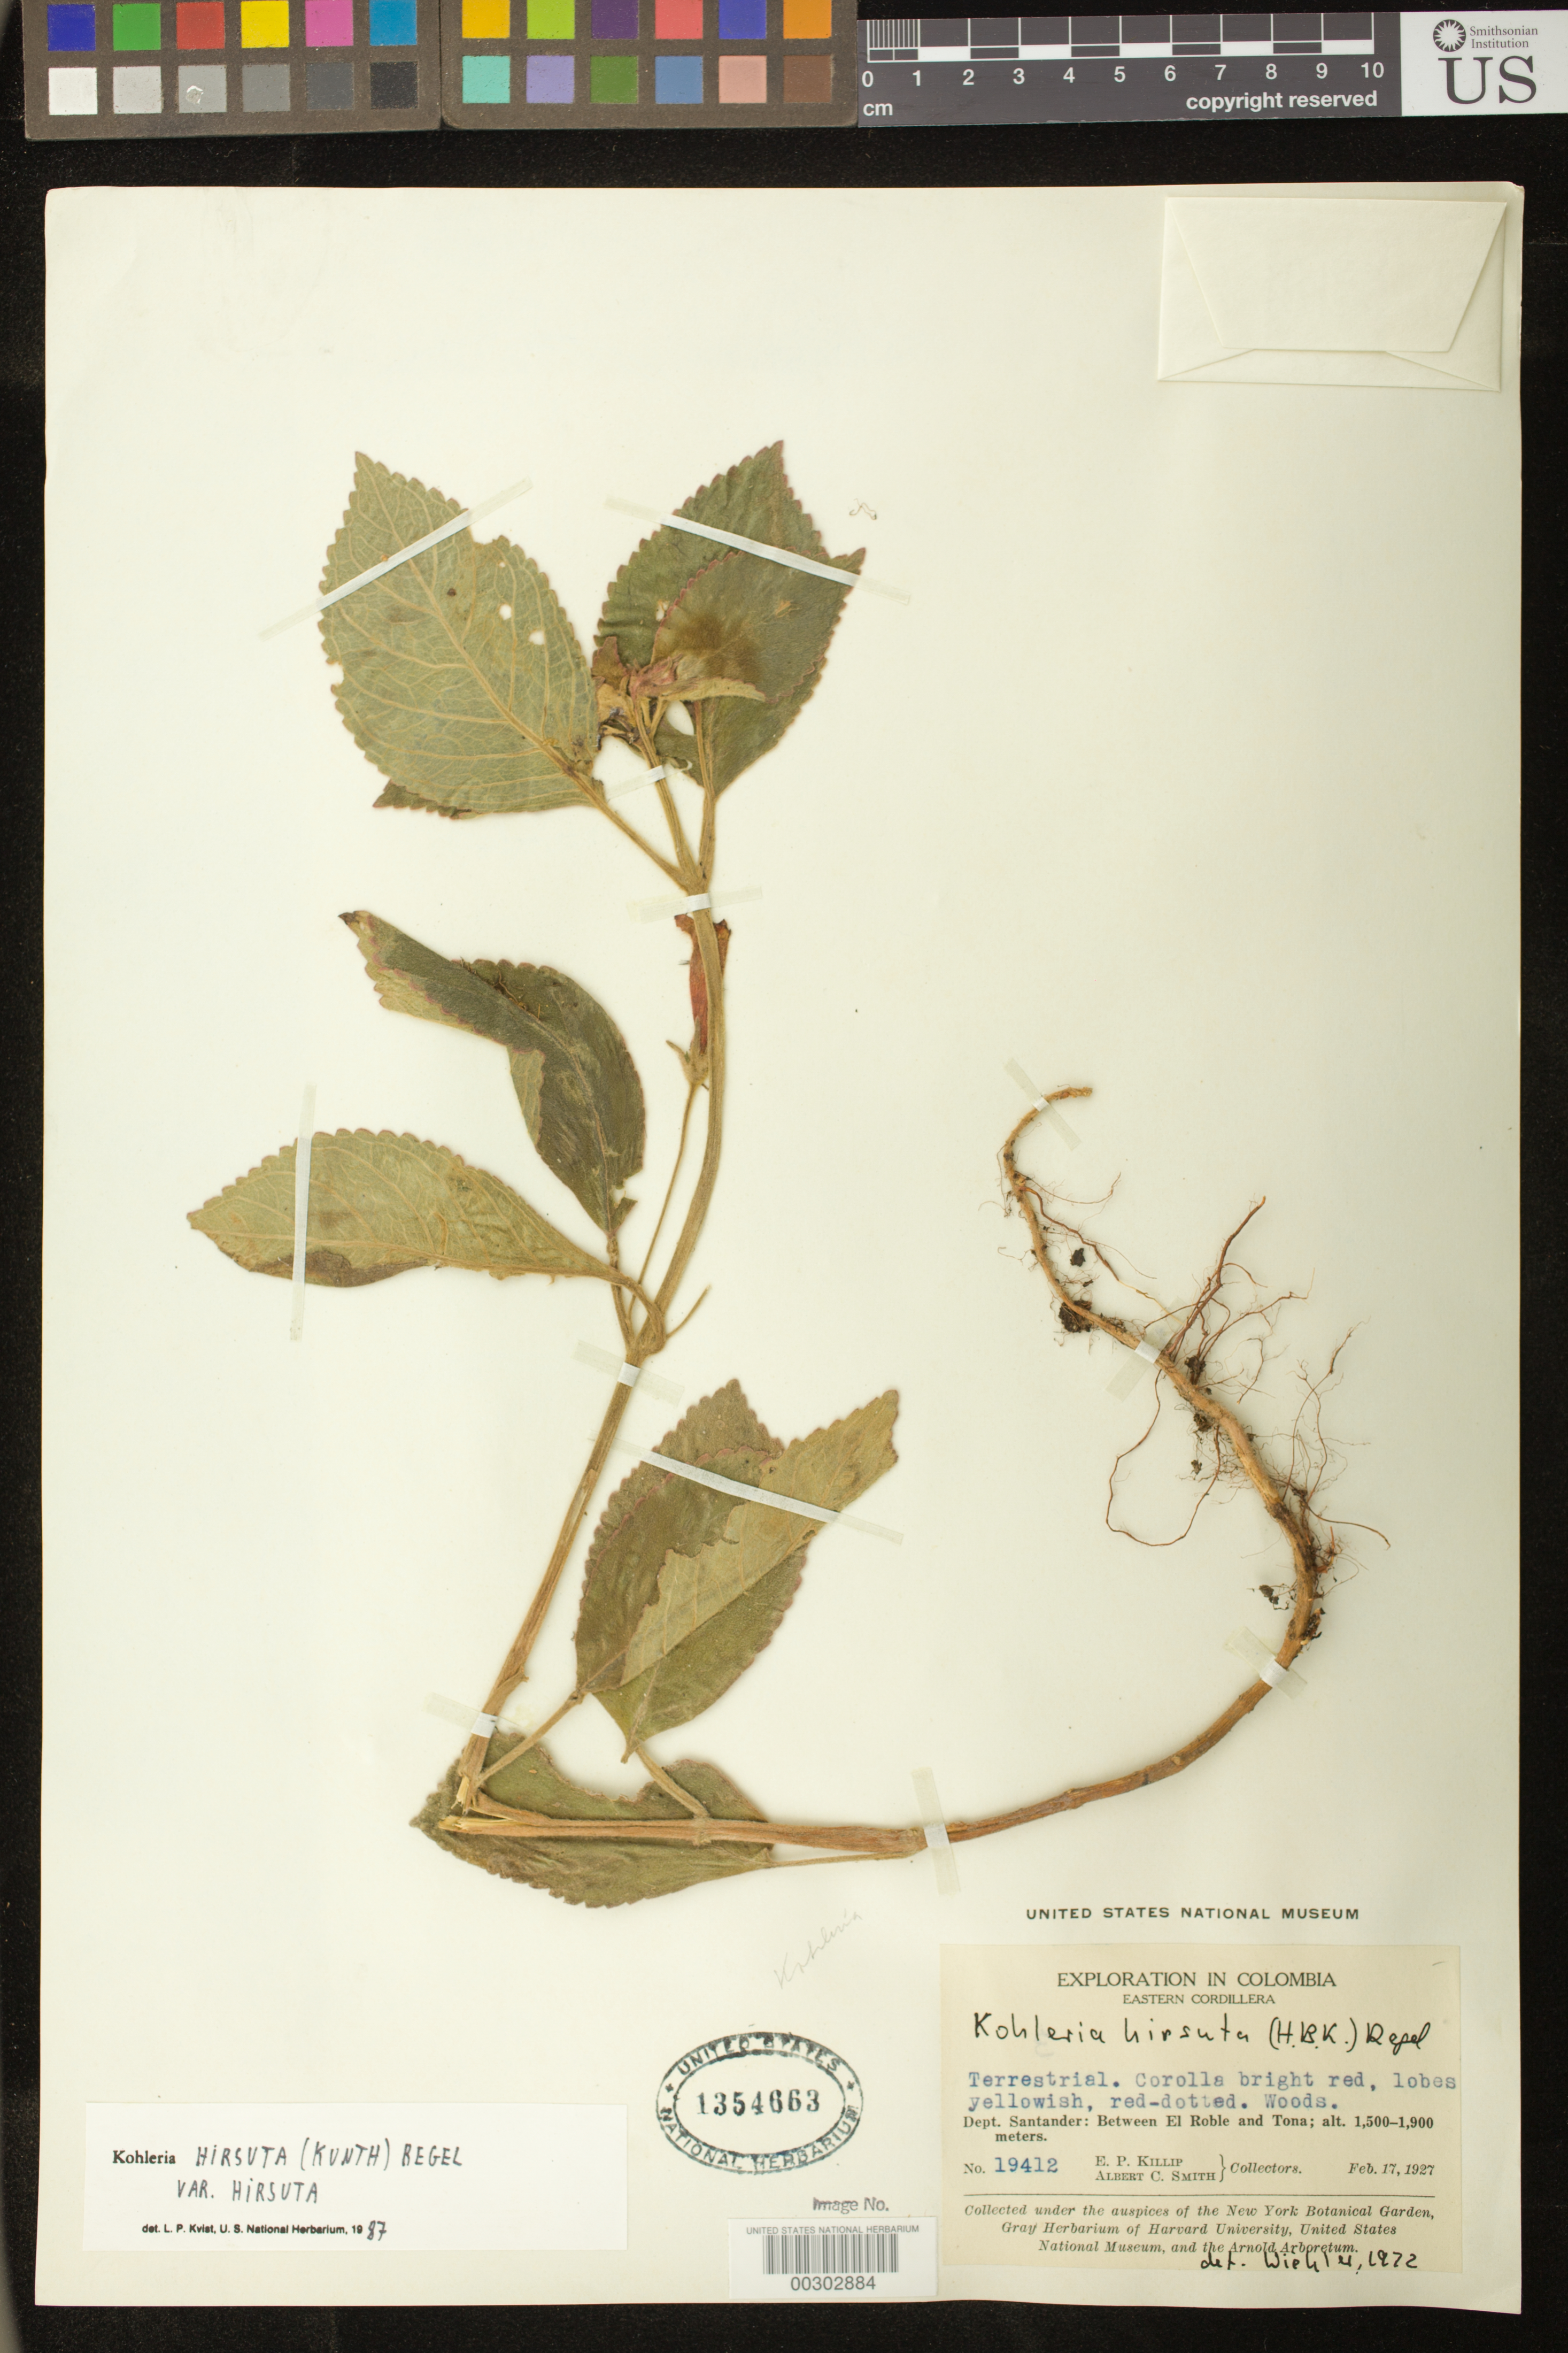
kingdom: Plantae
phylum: Tracheophyta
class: Magnoliopsida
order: Lamiales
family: Gesneriaceae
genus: Kohleria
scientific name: Kohleria hirsuta var. hirsuta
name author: (Kunth) Regel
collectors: E. P. Killip & A. C. Smith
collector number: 19412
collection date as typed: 17 Feb 1927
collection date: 1927-02-17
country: Colombia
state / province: Santander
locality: Eastern Cordillera, between El Roble and Tona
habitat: Woods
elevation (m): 1500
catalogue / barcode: US 1354663